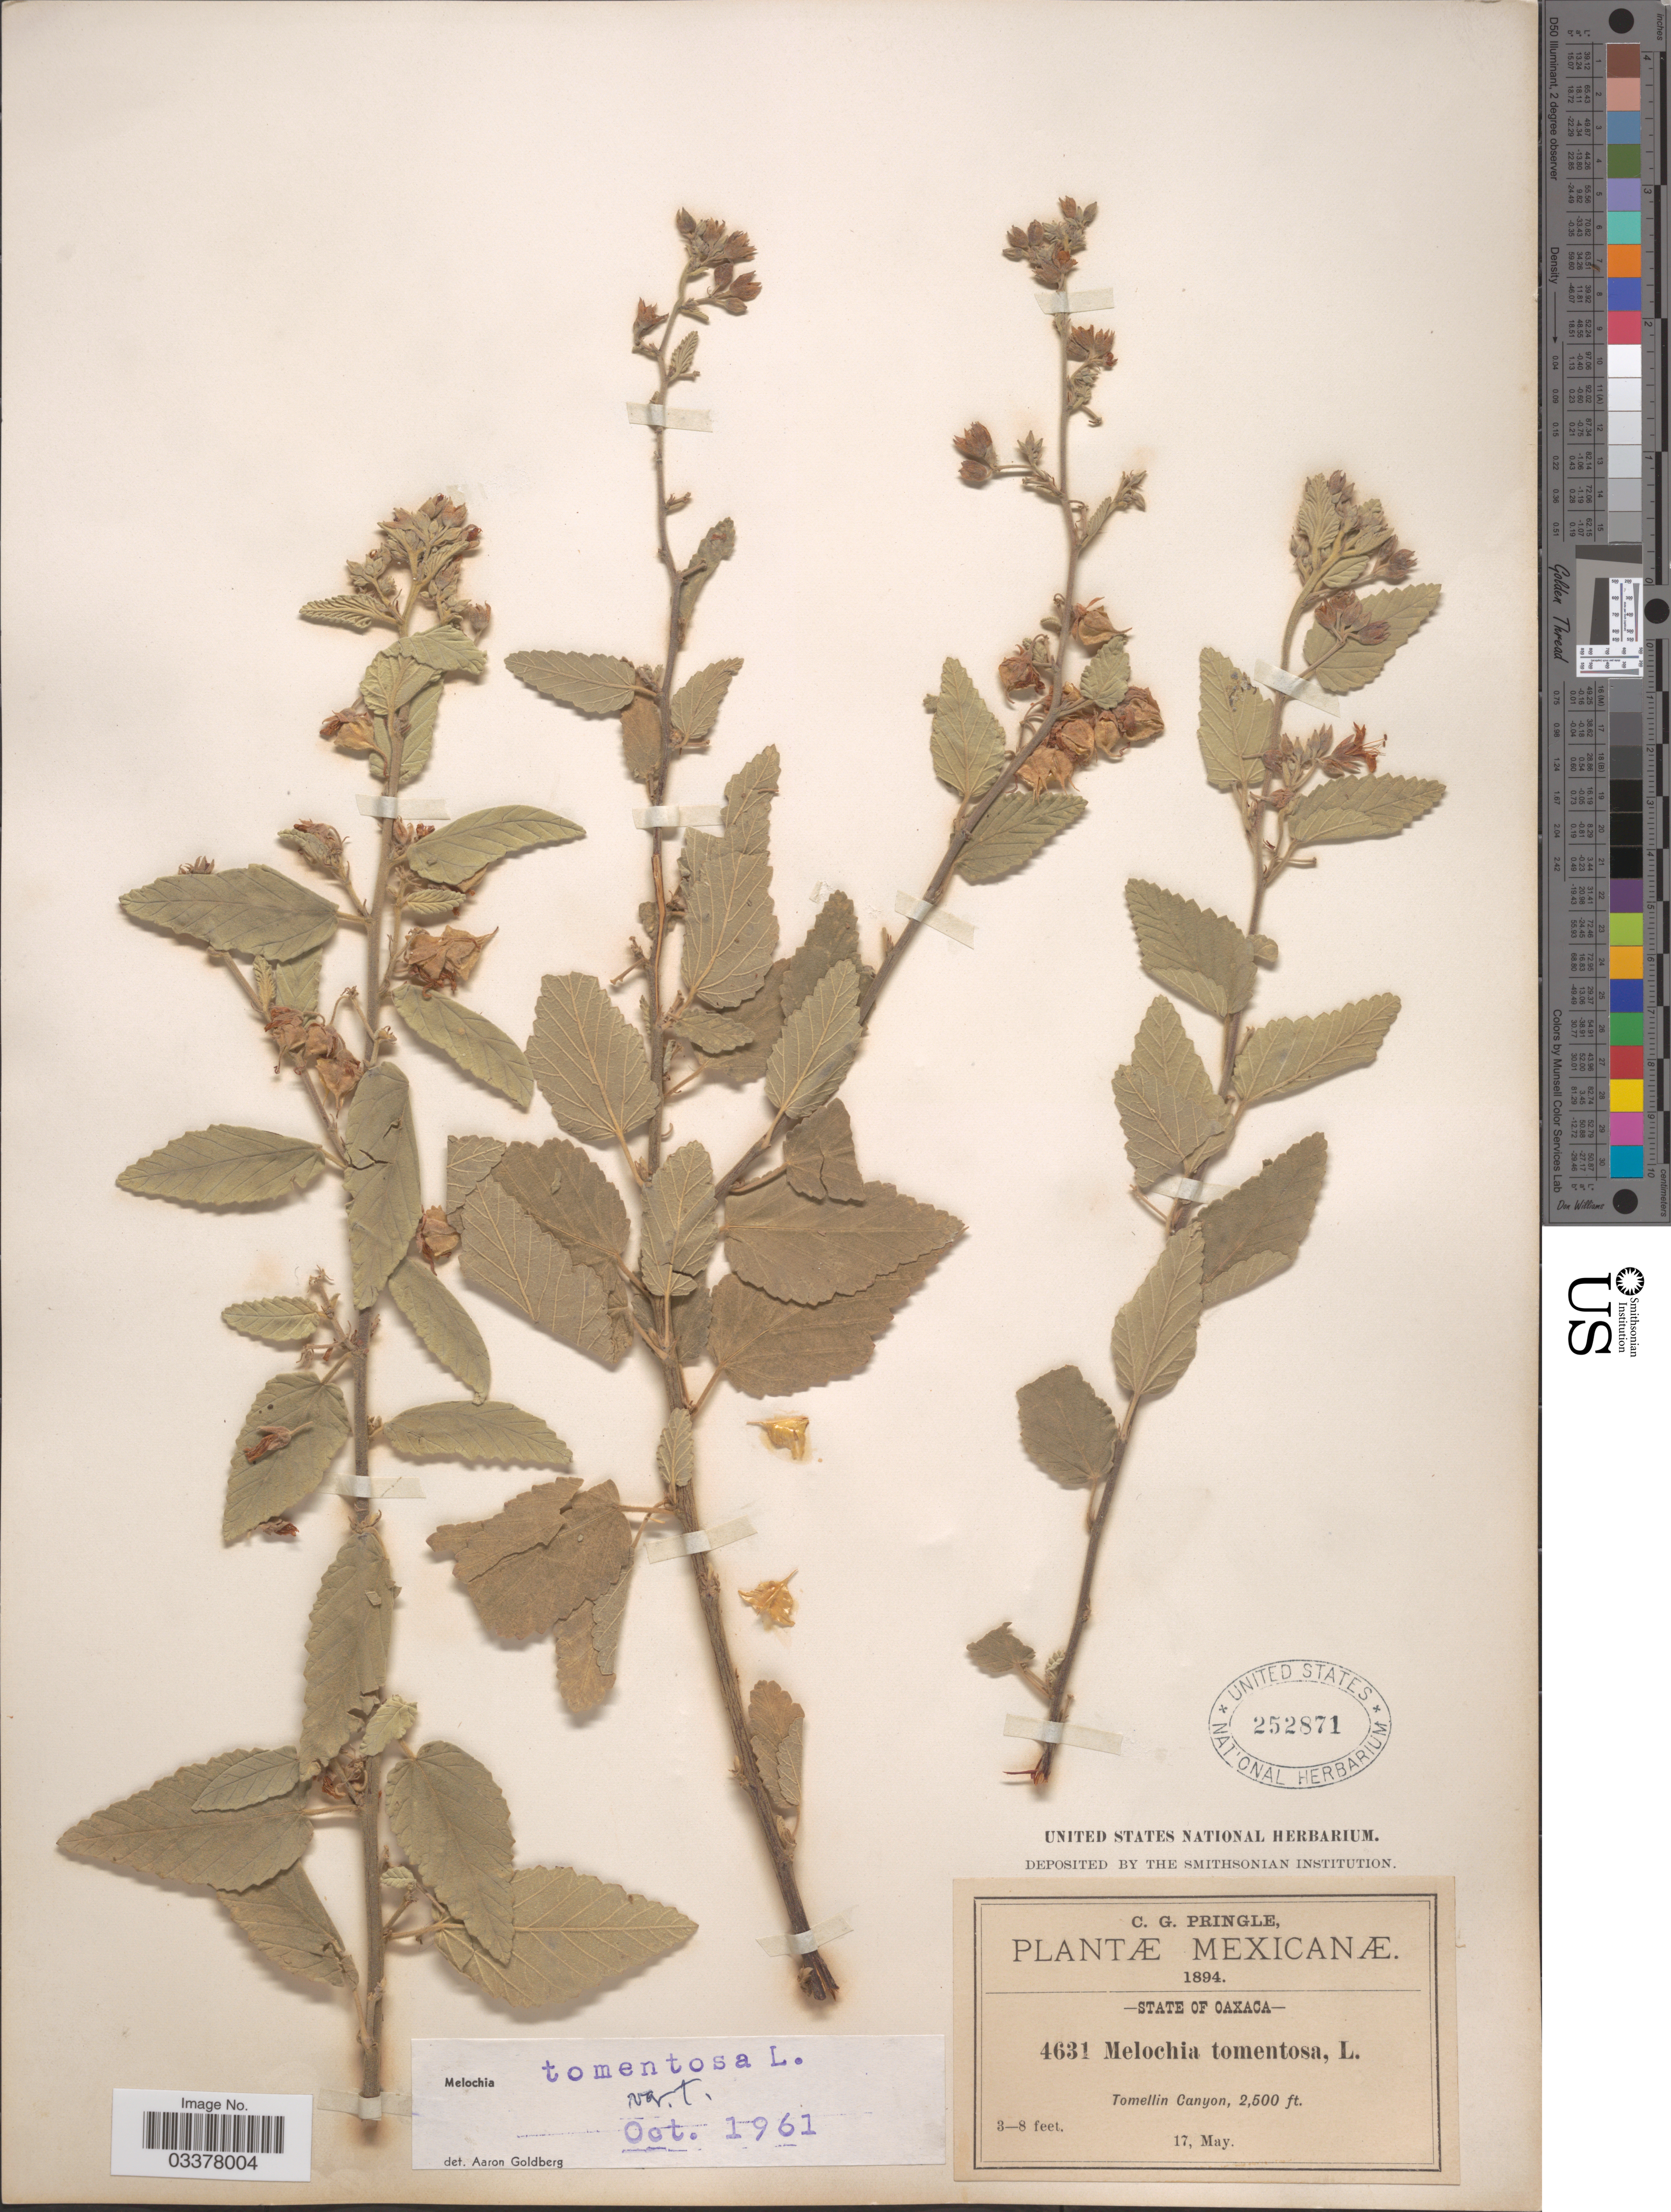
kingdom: Plantae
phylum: Tracheophyta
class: Magnoliopsida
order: Malvales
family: Malvaceae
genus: Melochia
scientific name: Melochia tomentosa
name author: L.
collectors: C. G. Pringle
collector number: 4631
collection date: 1894-05-17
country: Mexico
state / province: Oaxaca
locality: Tomellin Canyon.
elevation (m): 762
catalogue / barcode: US 252871